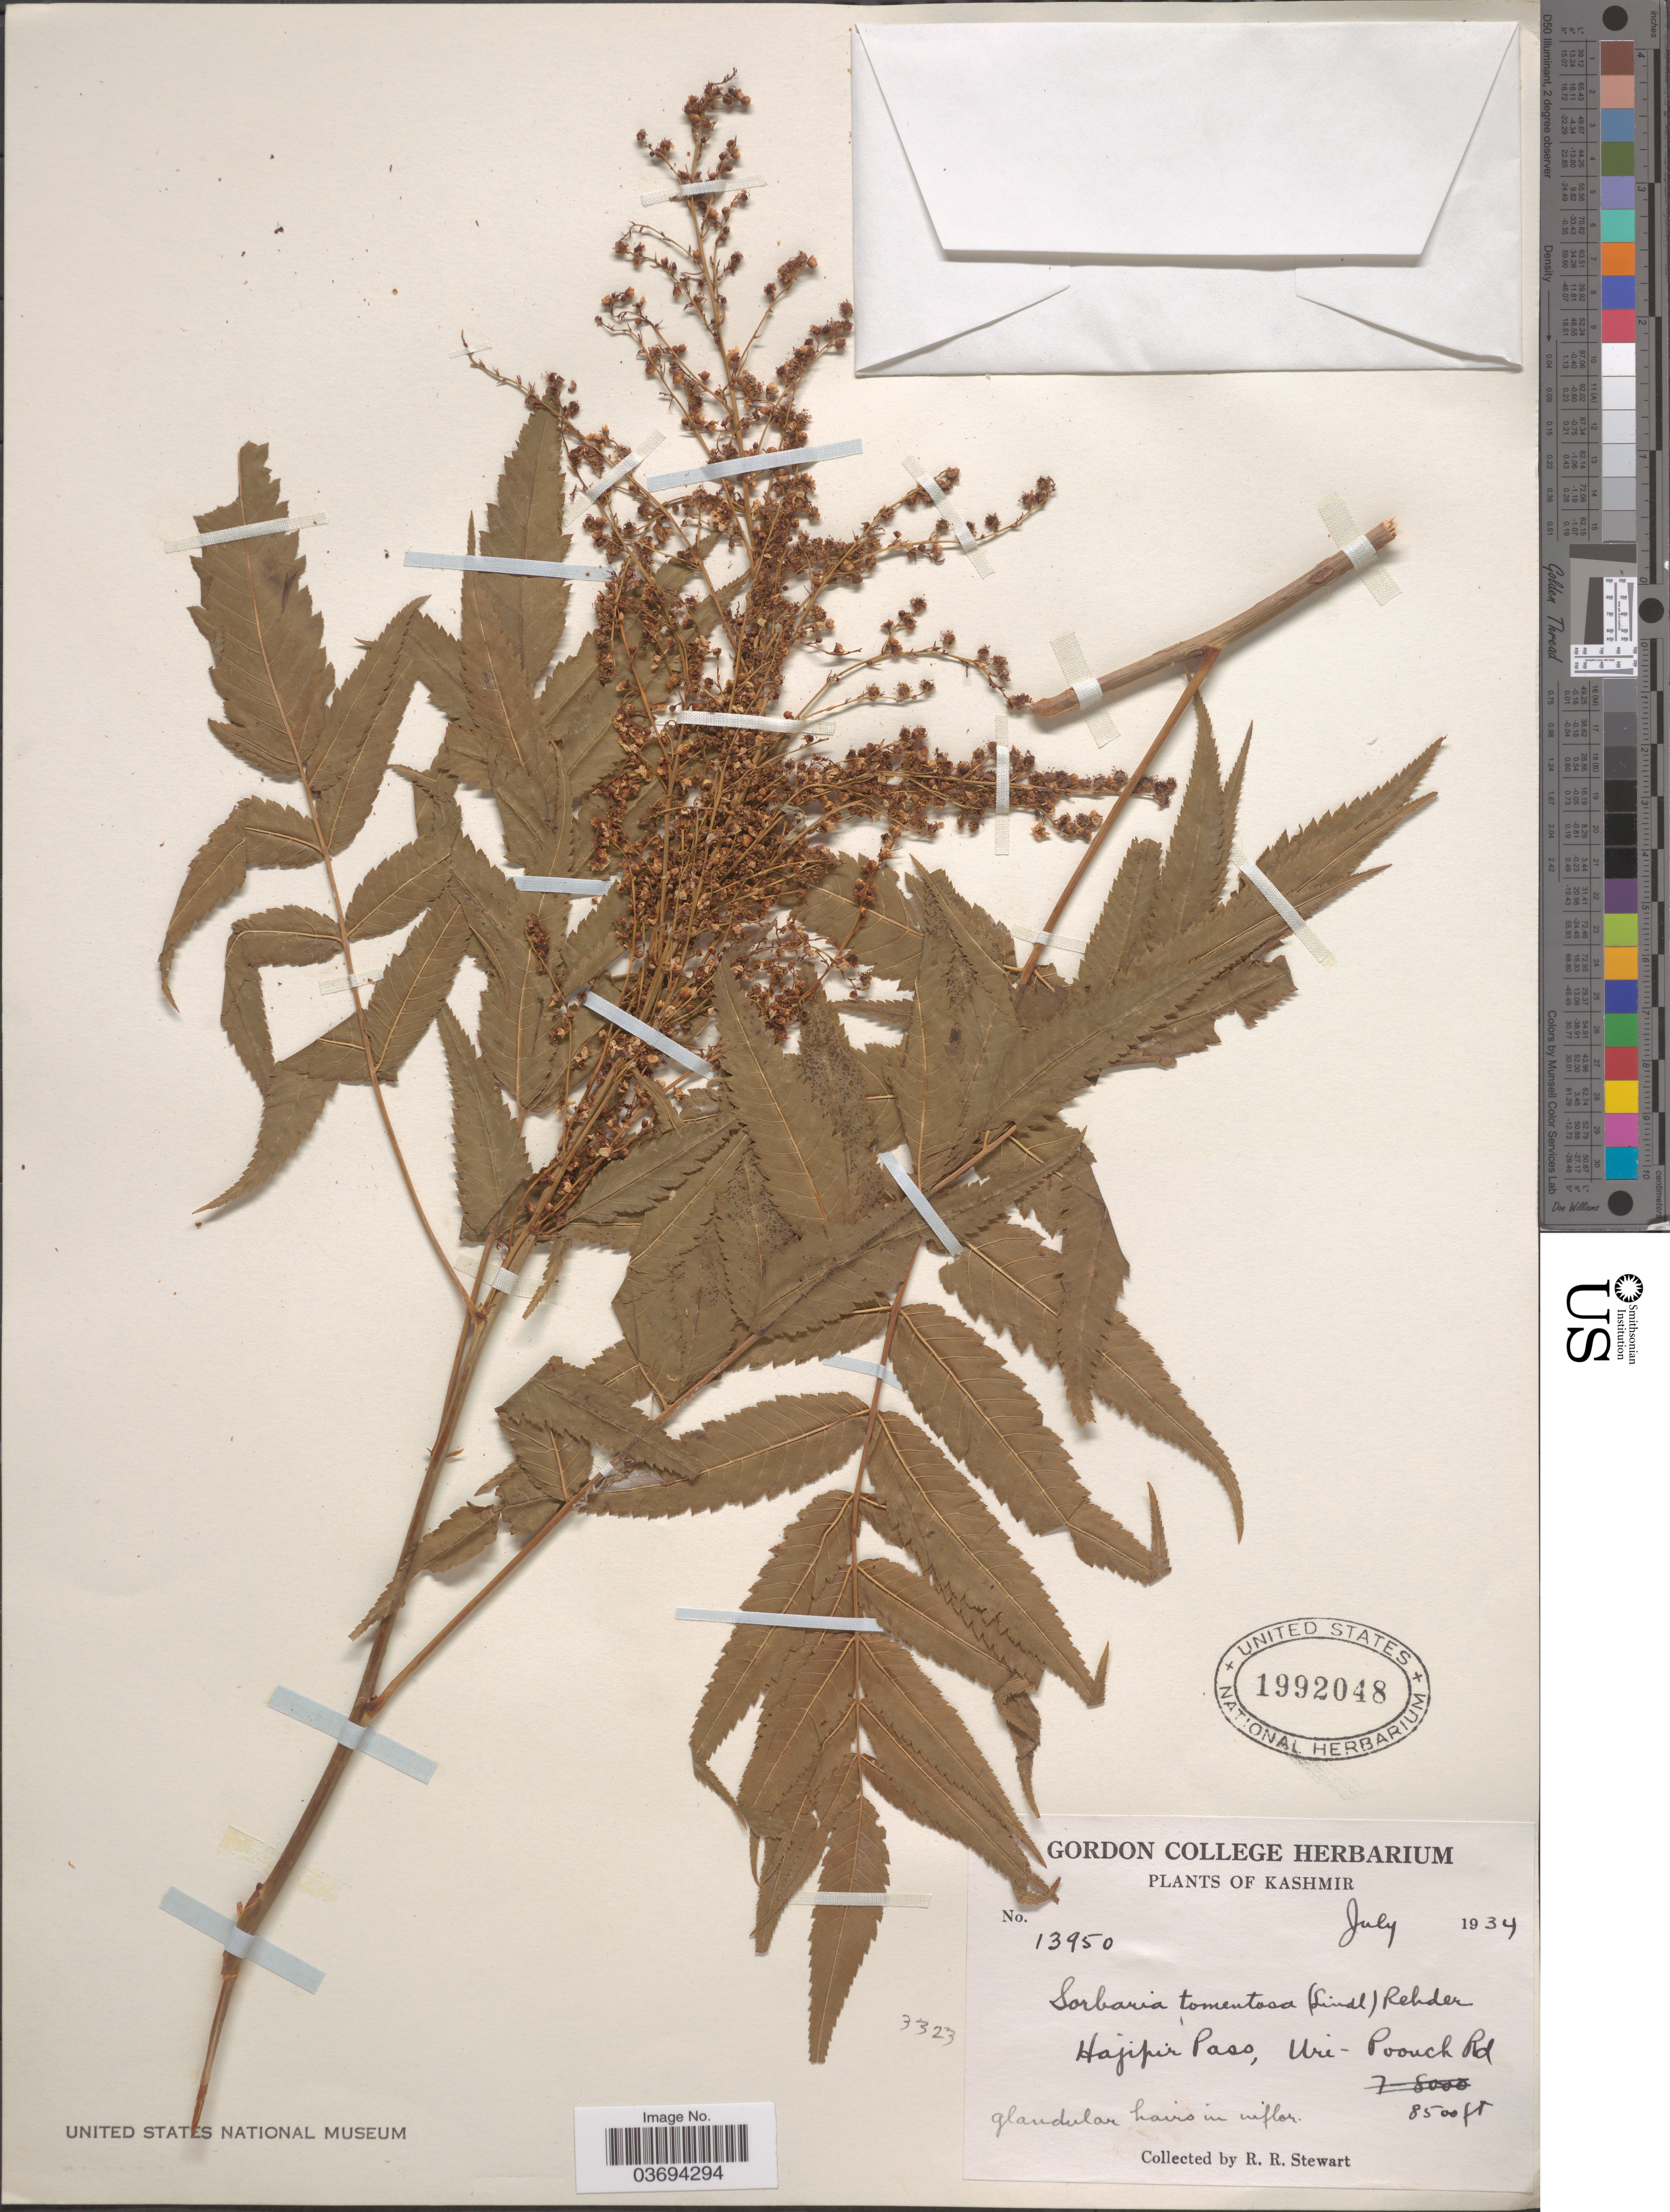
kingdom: Plantae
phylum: Tracheophyta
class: Magnoliopsida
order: Rosales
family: Rosaceae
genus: Sorbaria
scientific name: Sorbaria tomentosa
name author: (Lindl.) Rehder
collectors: R. Stewart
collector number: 13950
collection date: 1934-07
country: India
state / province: Jammu and Kashmir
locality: Kashmir. Hajipir Pass, Uri - Poonch Rd.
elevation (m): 2591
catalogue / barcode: US 1992048